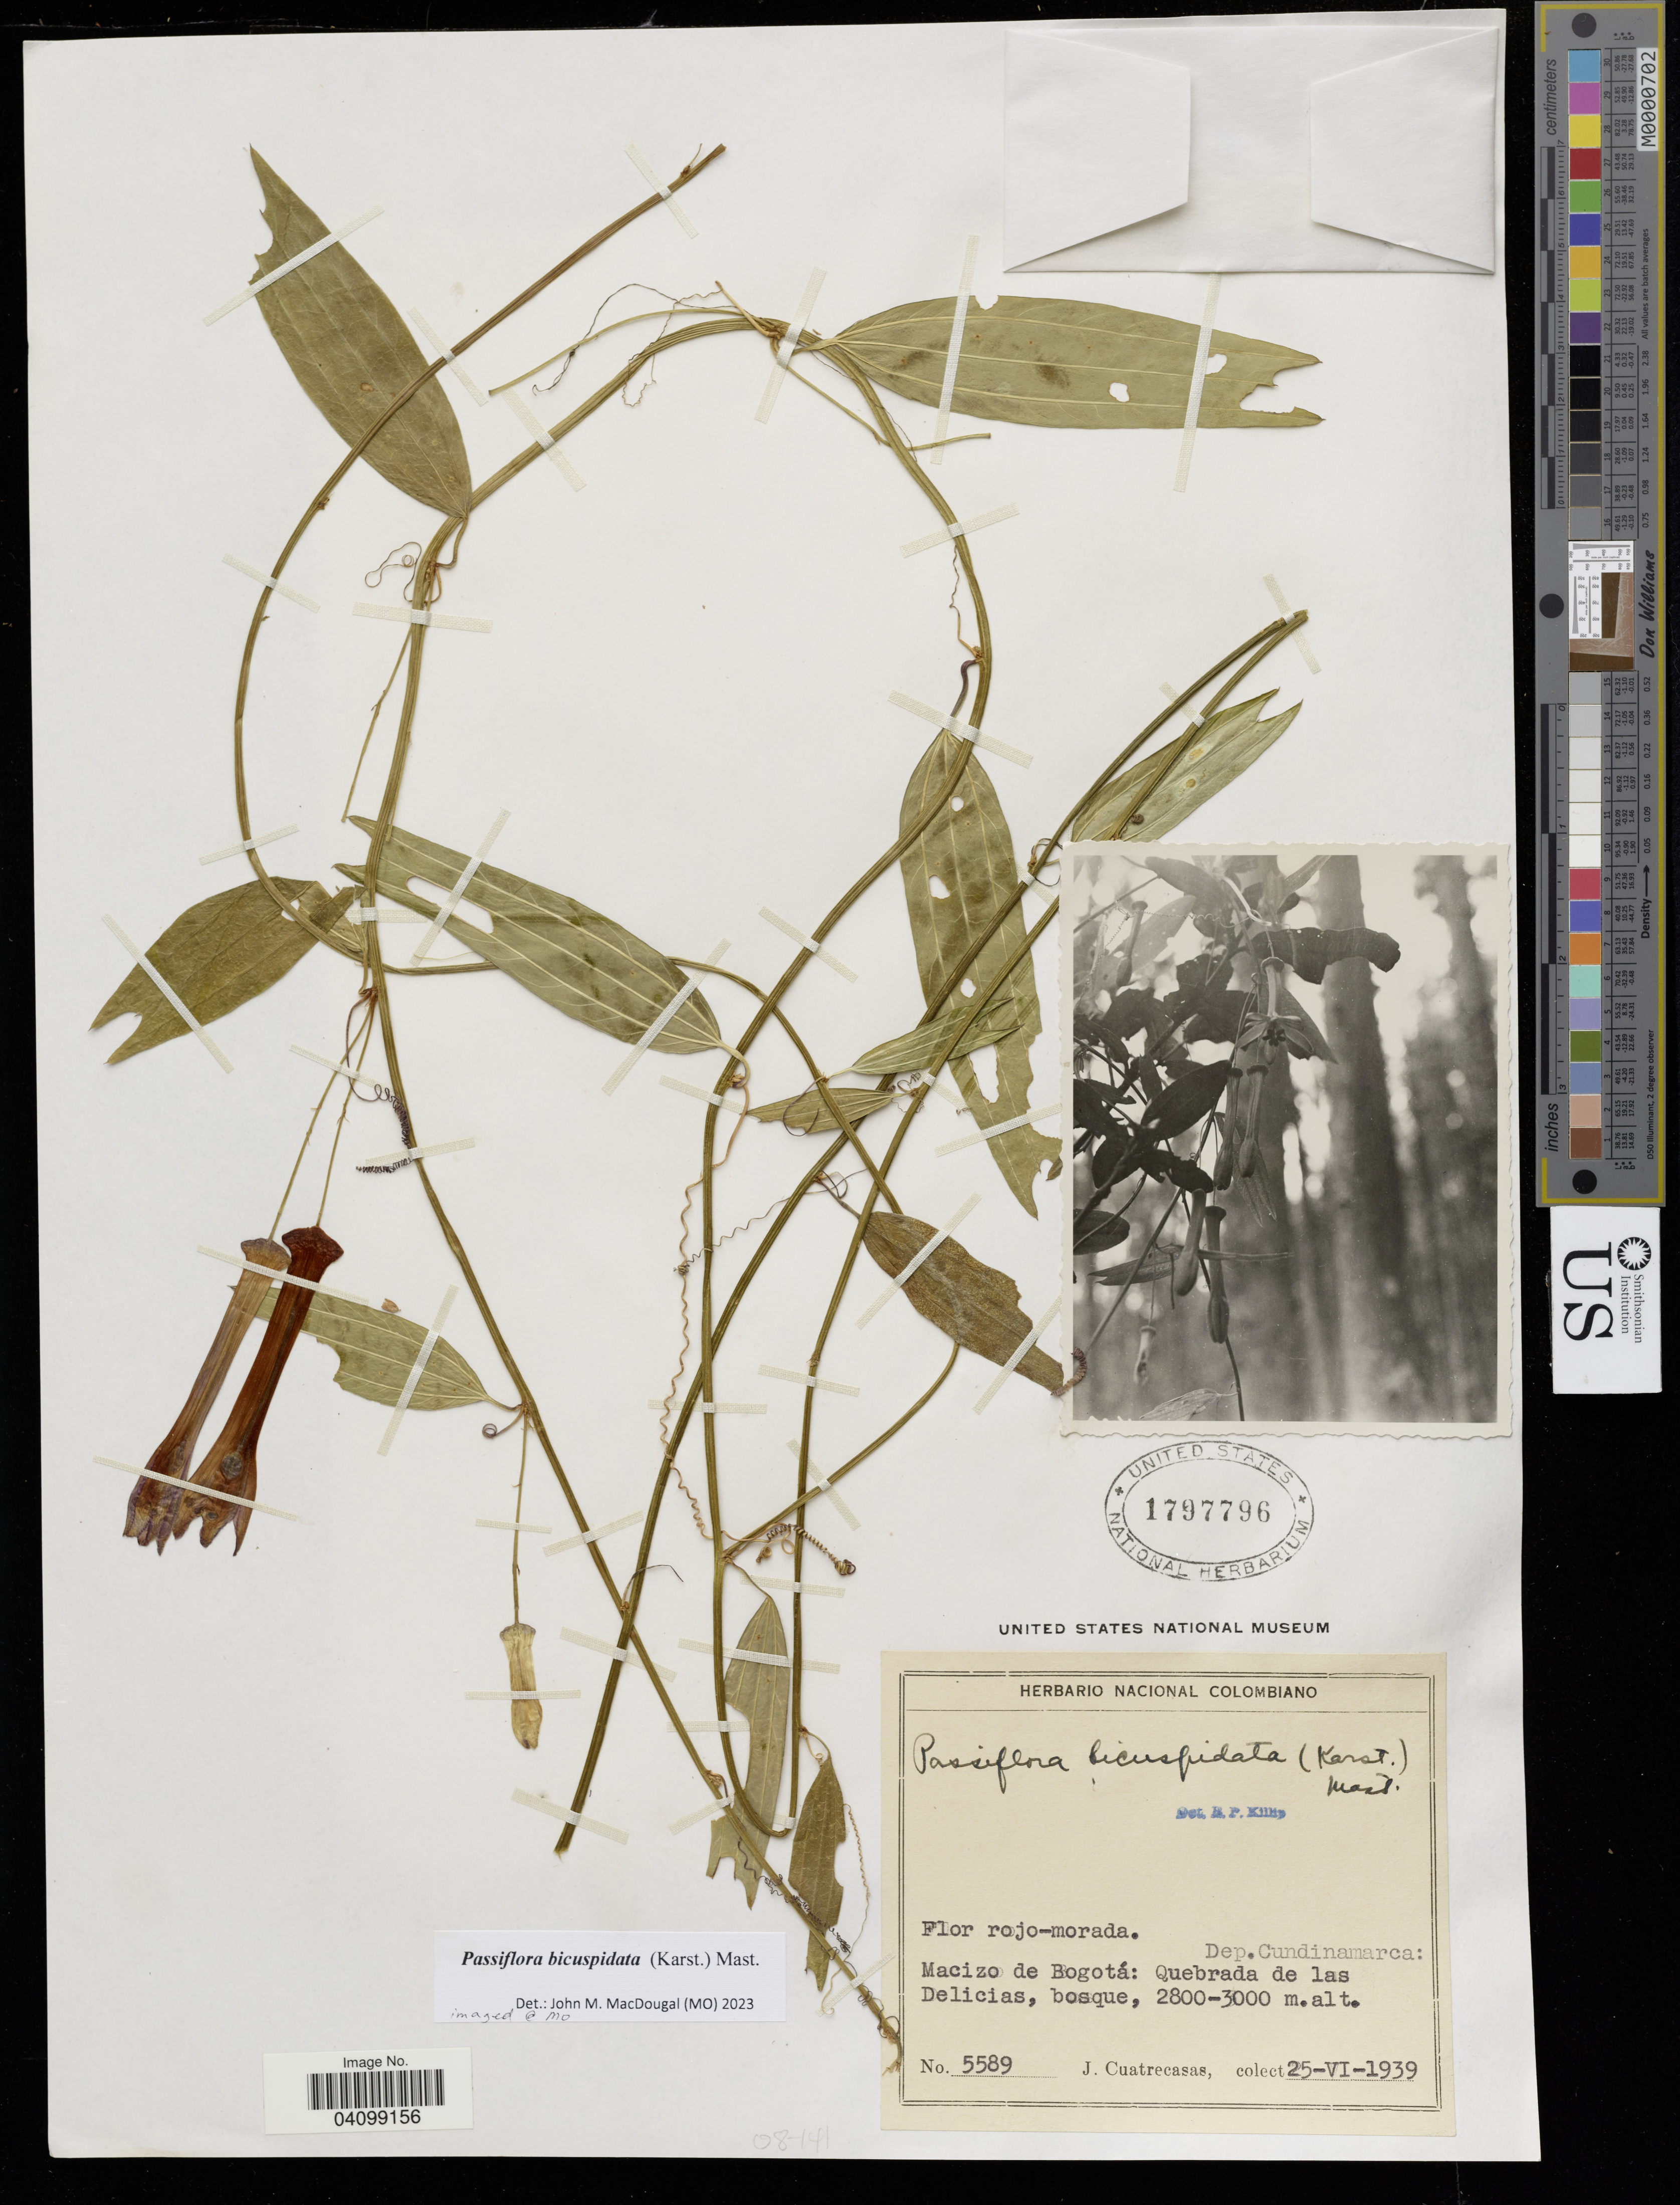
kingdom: Plantae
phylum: Tracheophyta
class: Magnoliopsida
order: Malpighiales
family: Passifloraceae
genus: Passiflora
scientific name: Passiflora bicuspidata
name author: (H. Karst.) Mast.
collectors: J. Cuatrecasas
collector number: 5589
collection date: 1939-06-25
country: Colombia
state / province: Cundinamarca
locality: Macizo de Bogotá: Quebrada de las Delicias.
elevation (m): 2800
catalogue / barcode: US 1797796